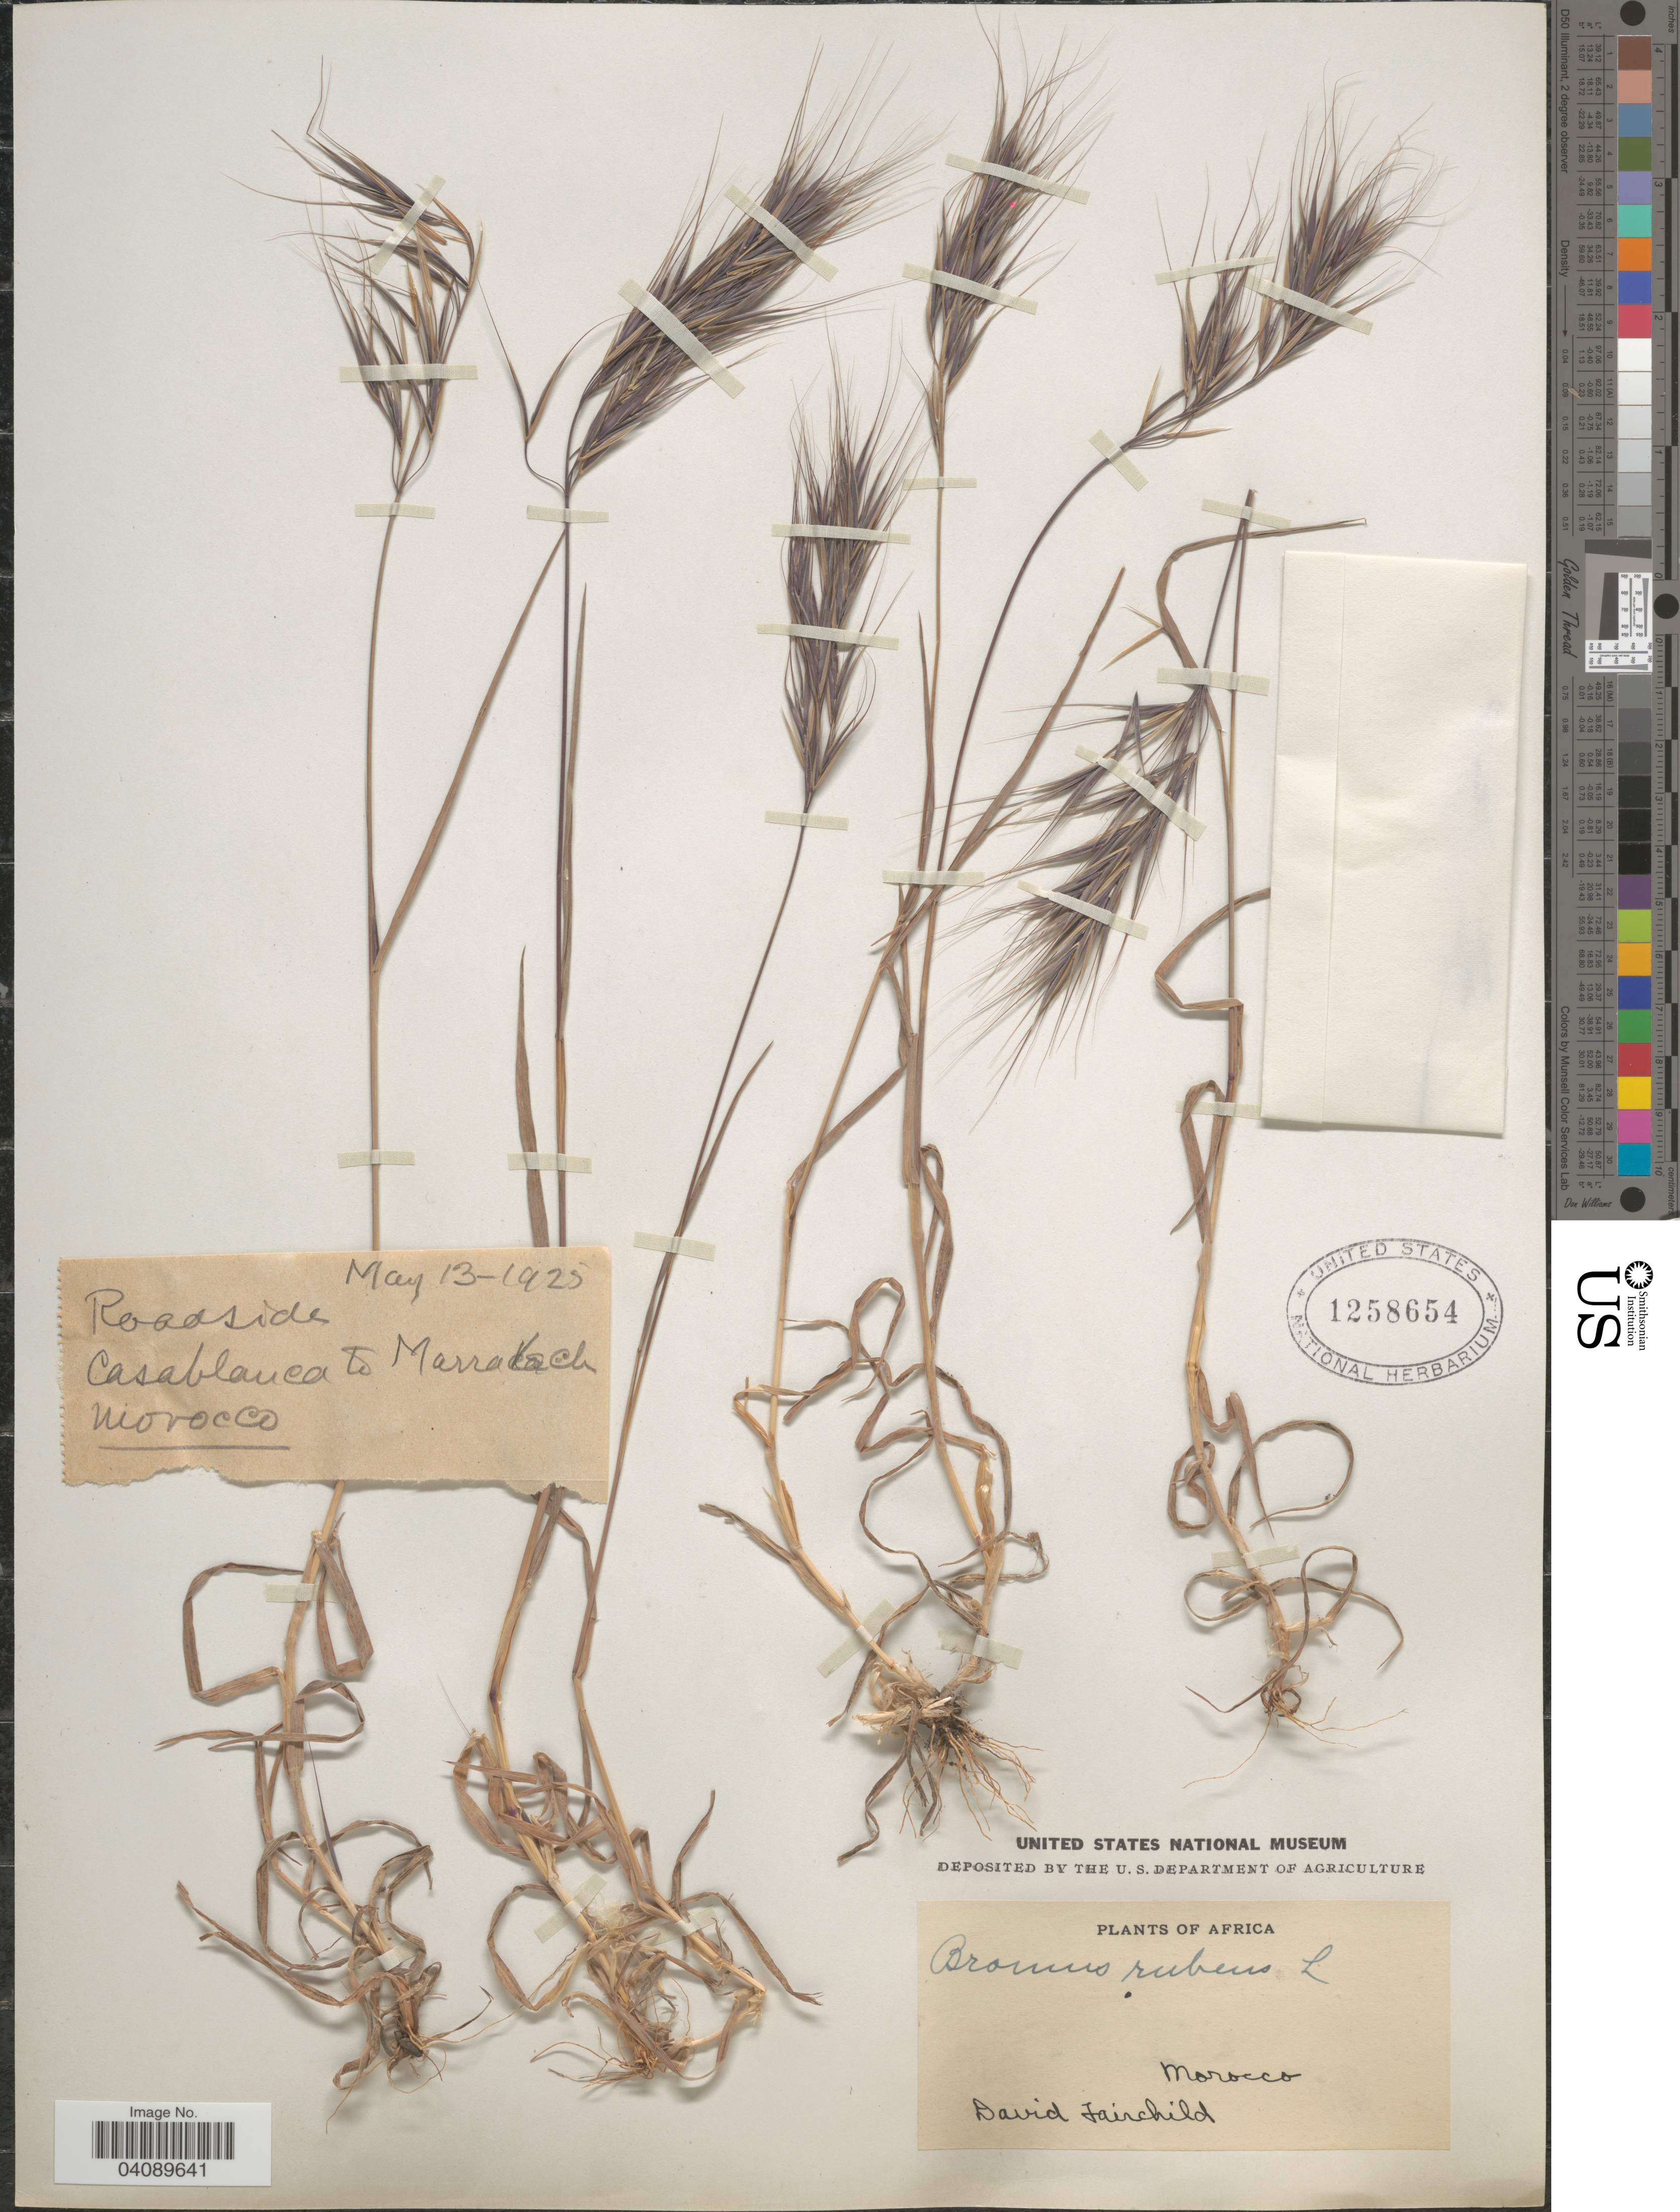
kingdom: Plantae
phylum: Tracheophyta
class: Liliopsida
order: Poales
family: Poaceae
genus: Bromus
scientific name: Bromus rubens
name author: L.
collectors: D. Fairchild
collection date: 1925-05-13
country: Morocco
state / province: Marrakech-Tensift-Al Haouz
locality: Casablanca to Marrakach.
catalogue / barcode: US 1258654